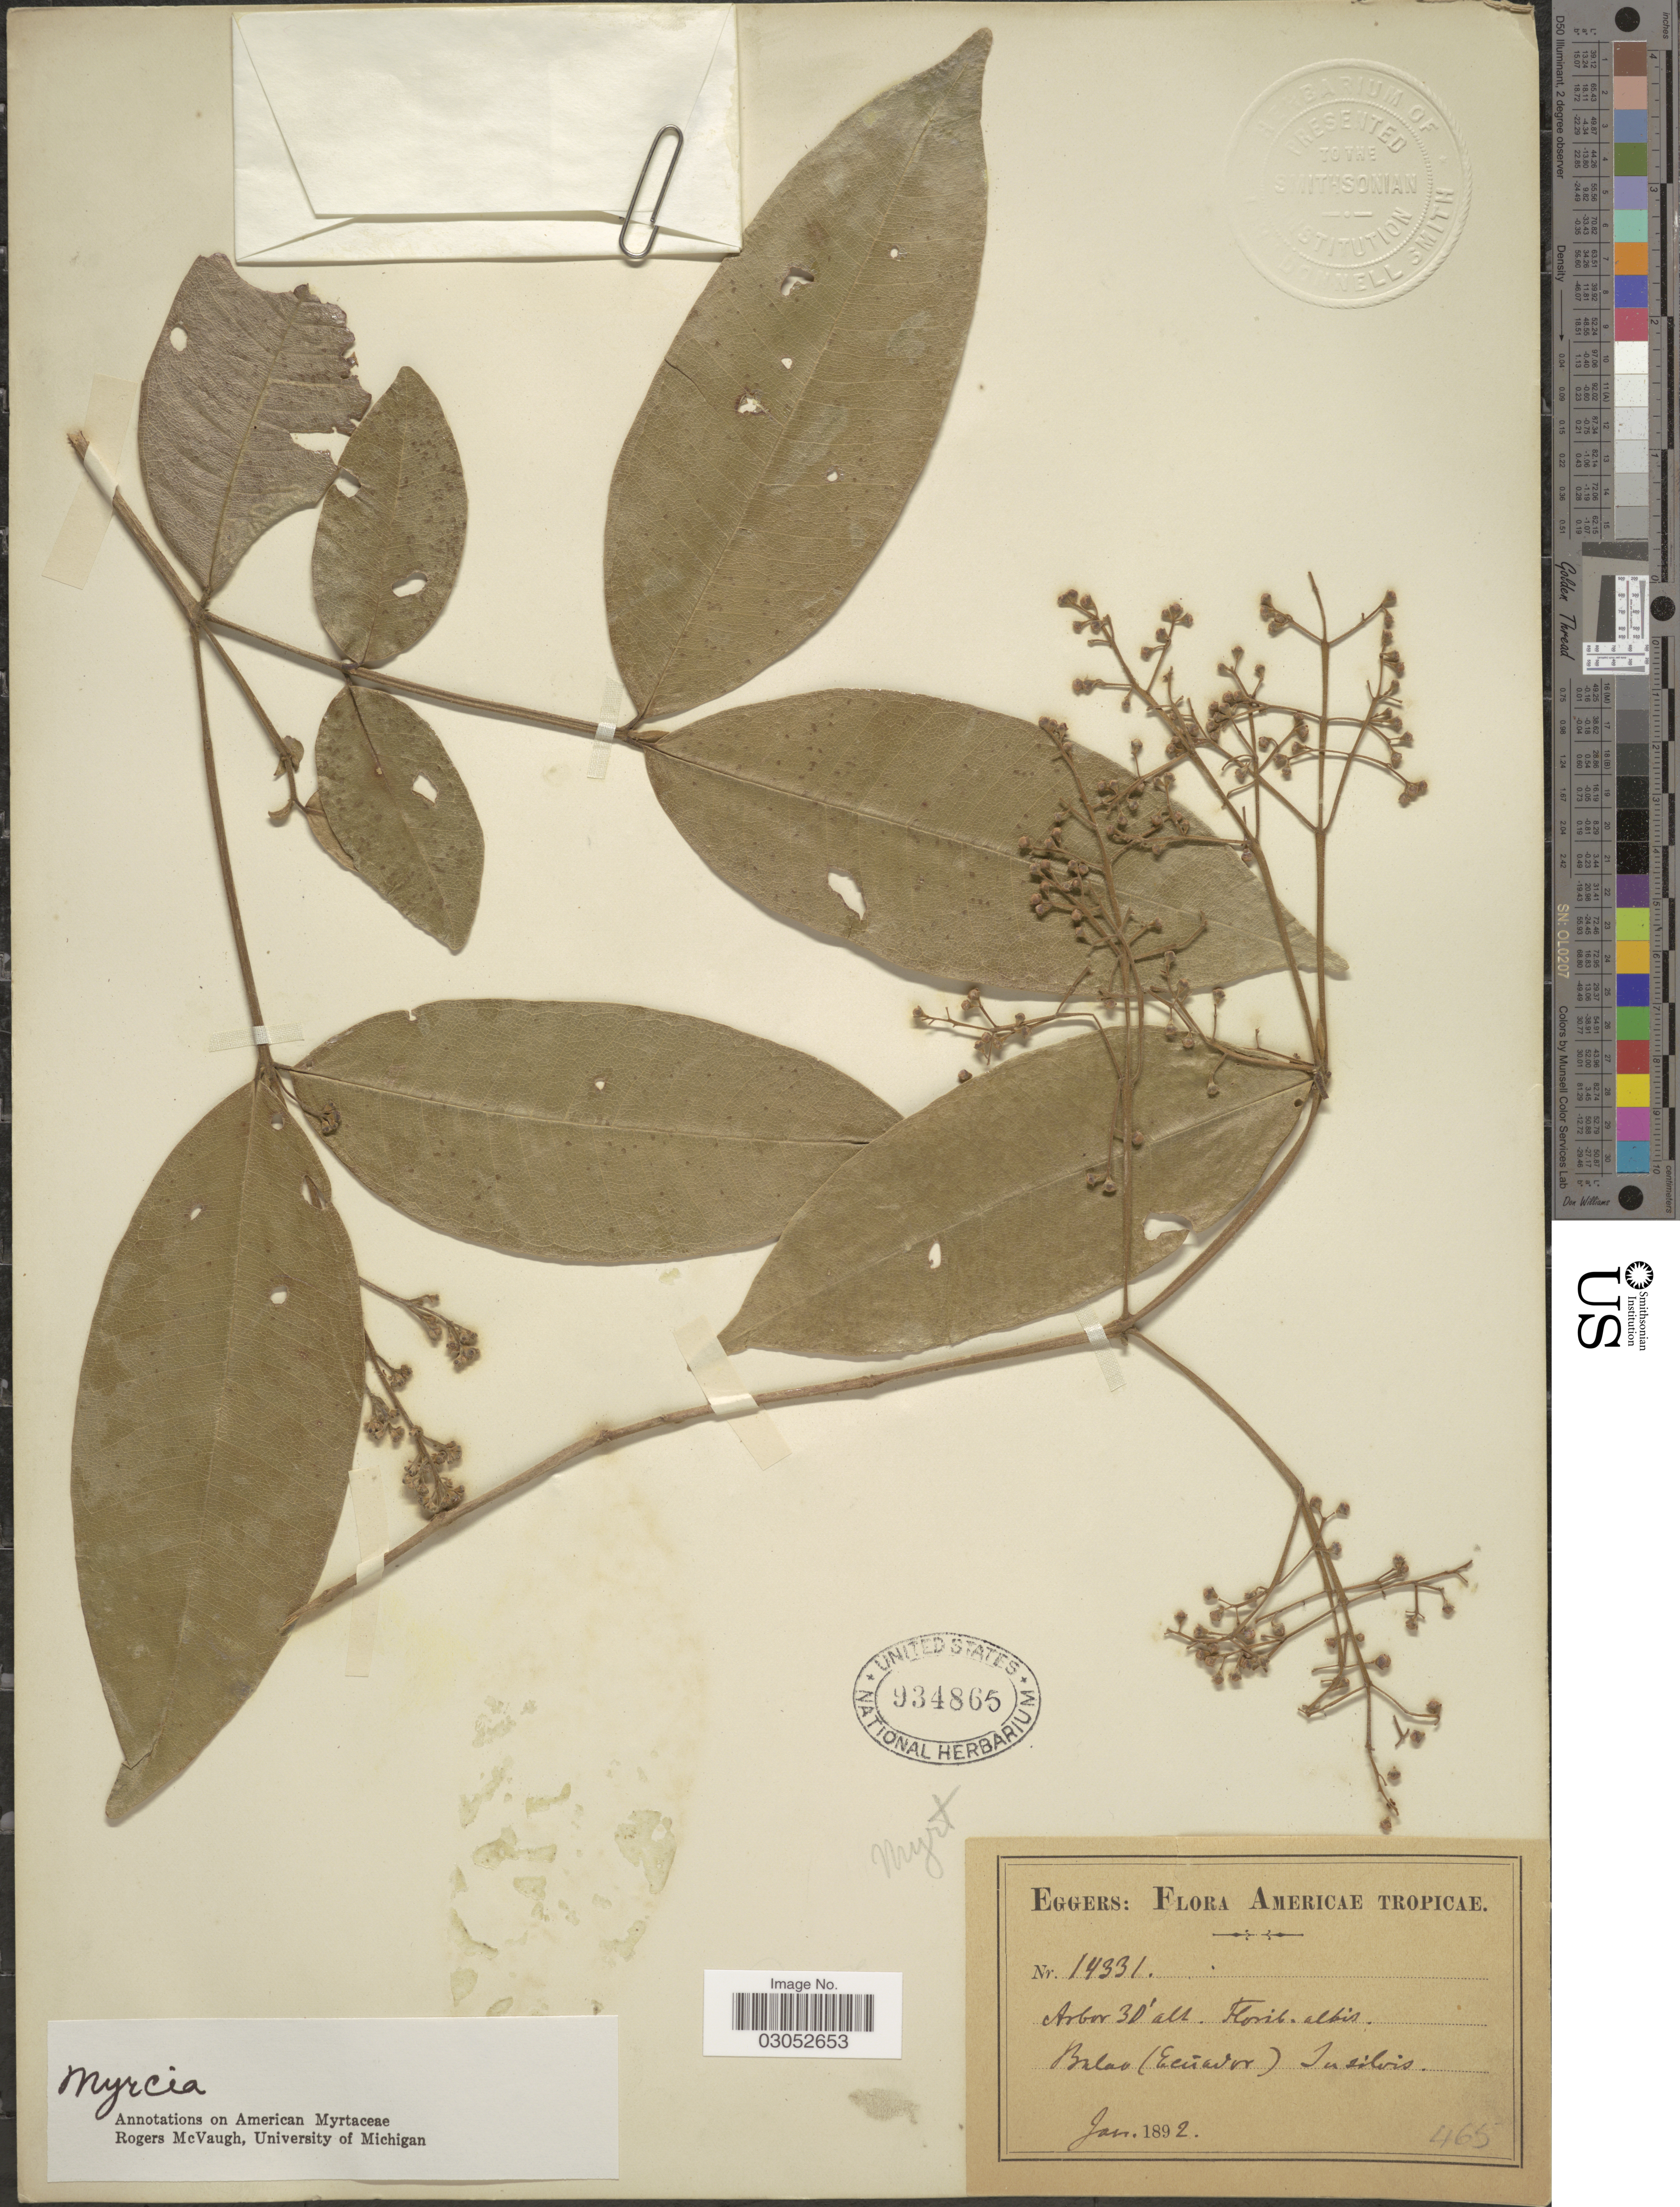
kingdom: Plantae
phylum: Tracheophyta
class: Magnoliopsida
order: Myrtales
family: Myrtaceae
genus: Myrcia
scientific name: Myrcia sp.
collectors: -. Eggers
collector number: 14331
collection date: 1892-01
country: Ecuador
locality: Balao, In silvis.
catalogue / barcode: US 934865